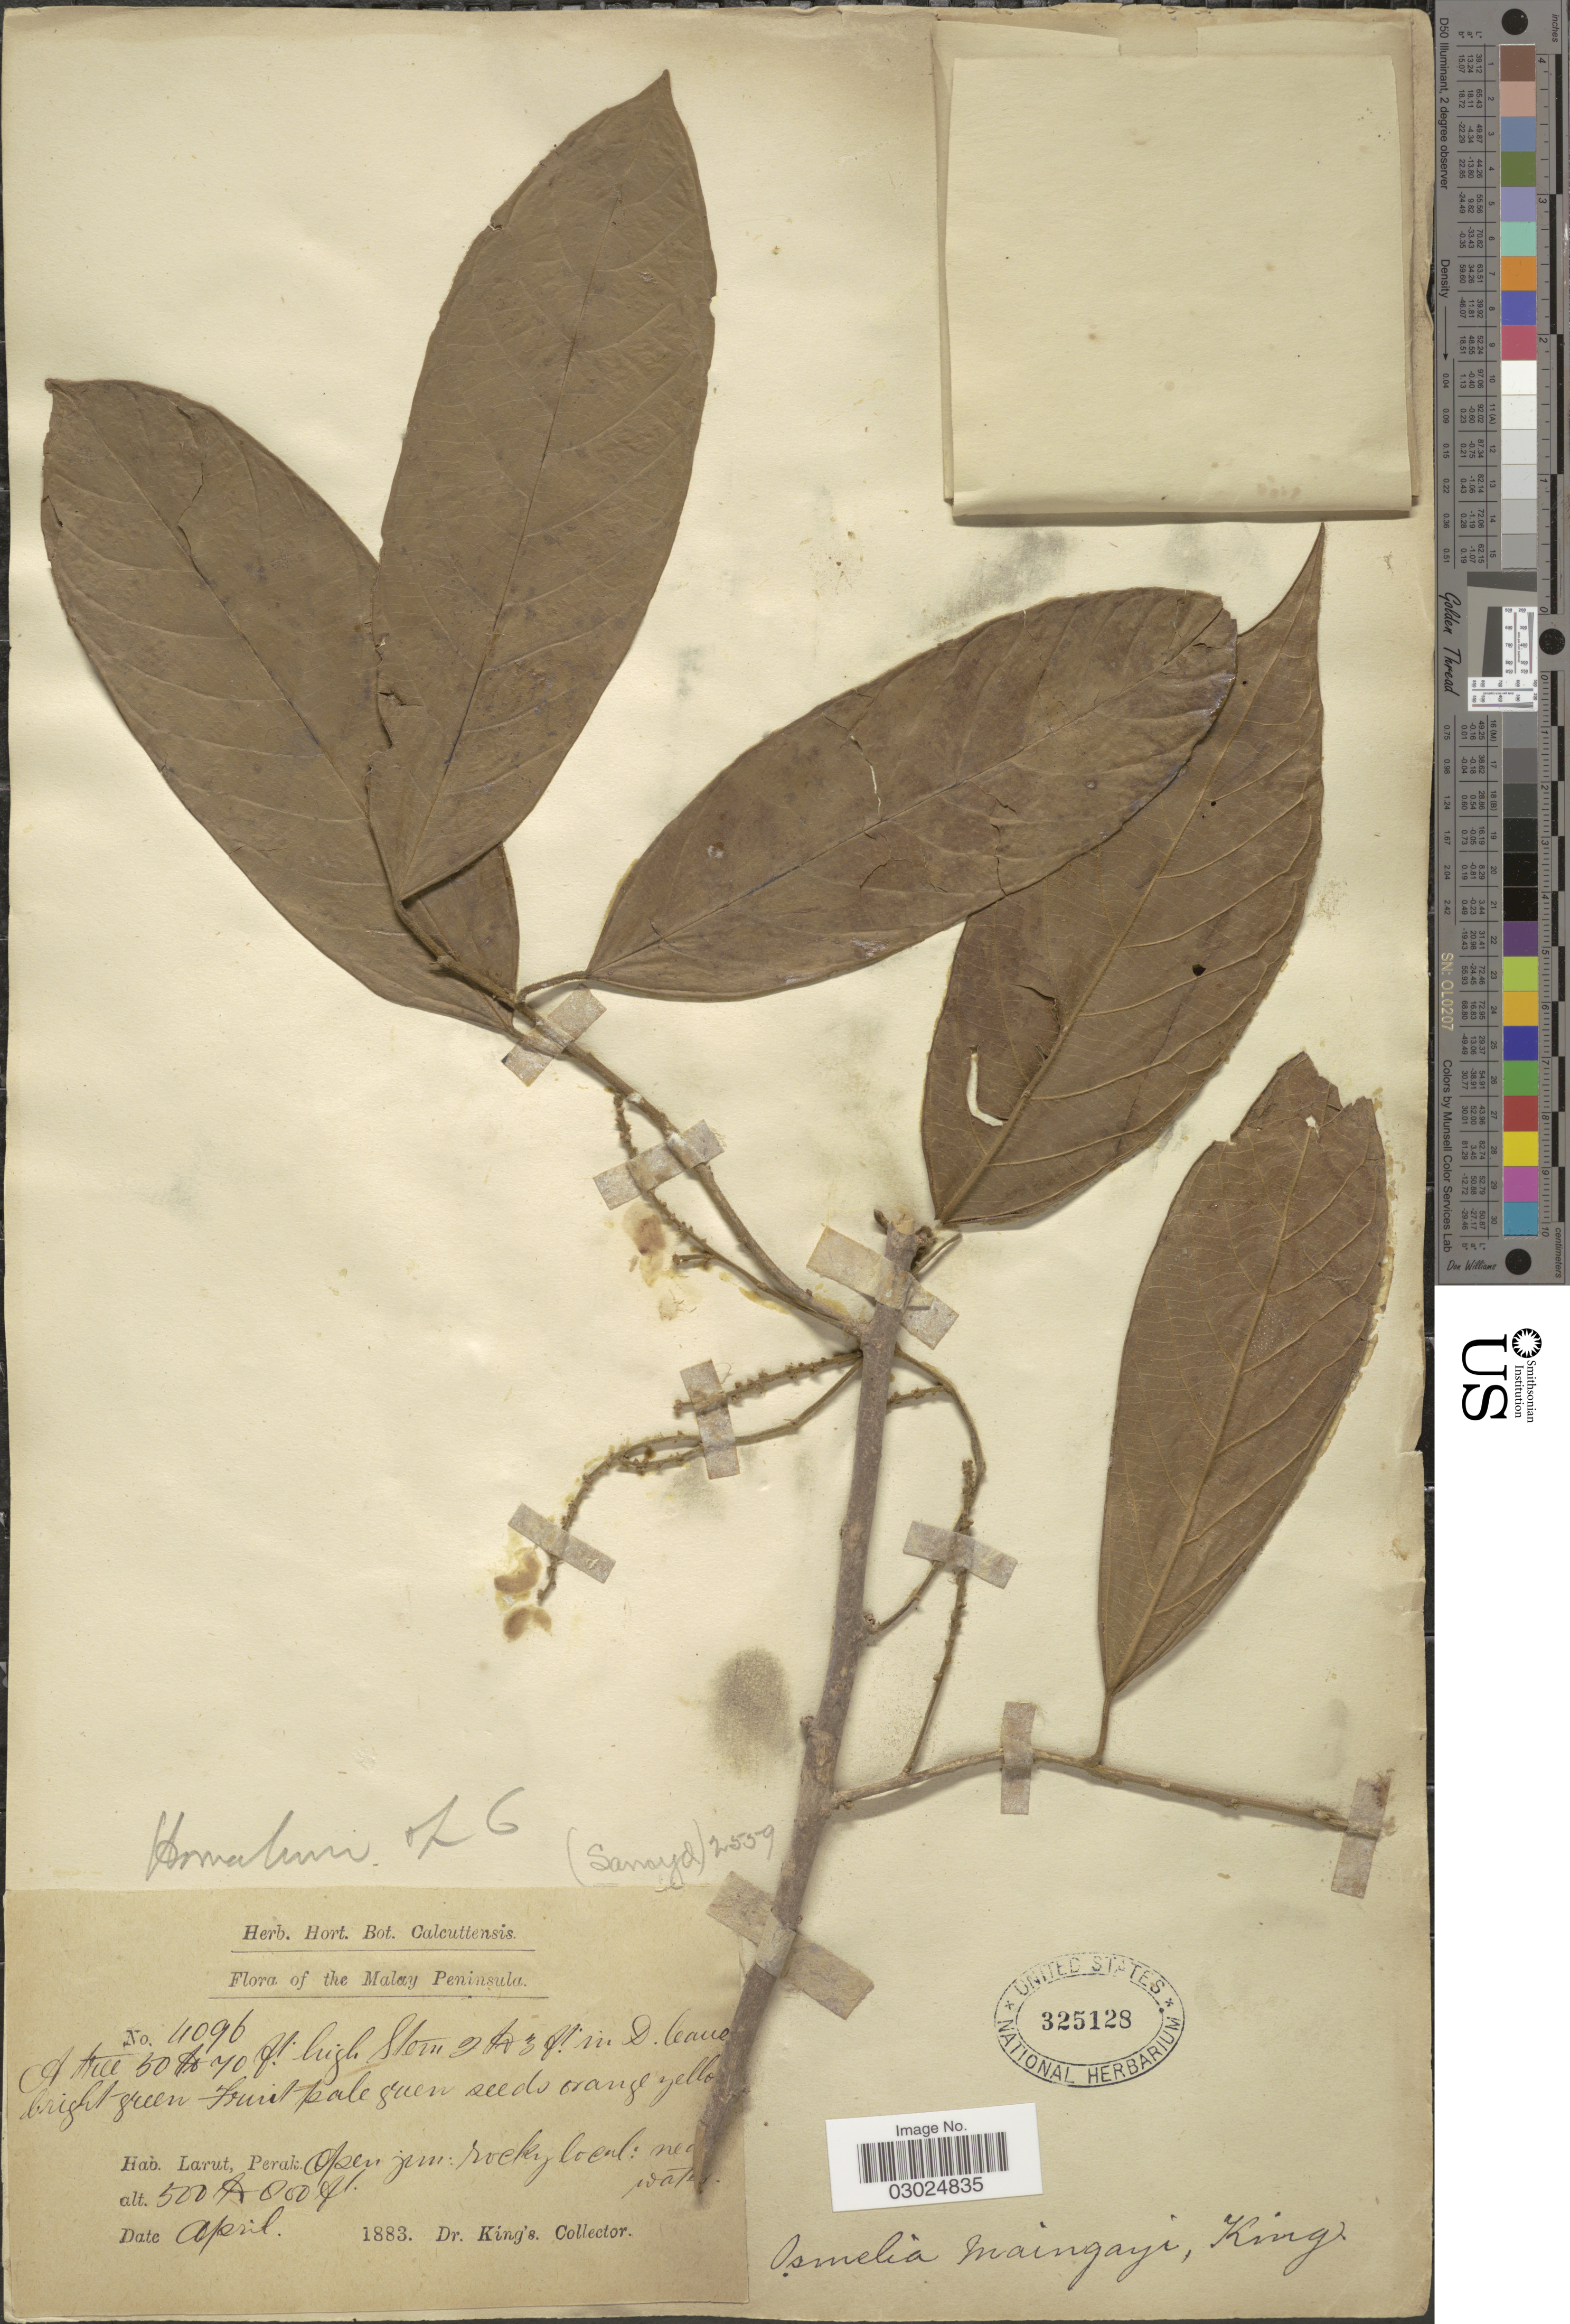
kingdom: Plantae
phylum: Tracheophyta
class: Magnoliopsida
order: Malpighiales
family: Salicaceae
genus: Osmelia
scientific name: Osmelia maingayi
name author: King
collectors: Dr. King's collector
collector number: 4096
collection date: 1883-04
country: Malaysia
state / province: Perak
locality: Malay Peninsula, Larut, Perak.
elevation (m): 152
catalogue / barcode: US 325128